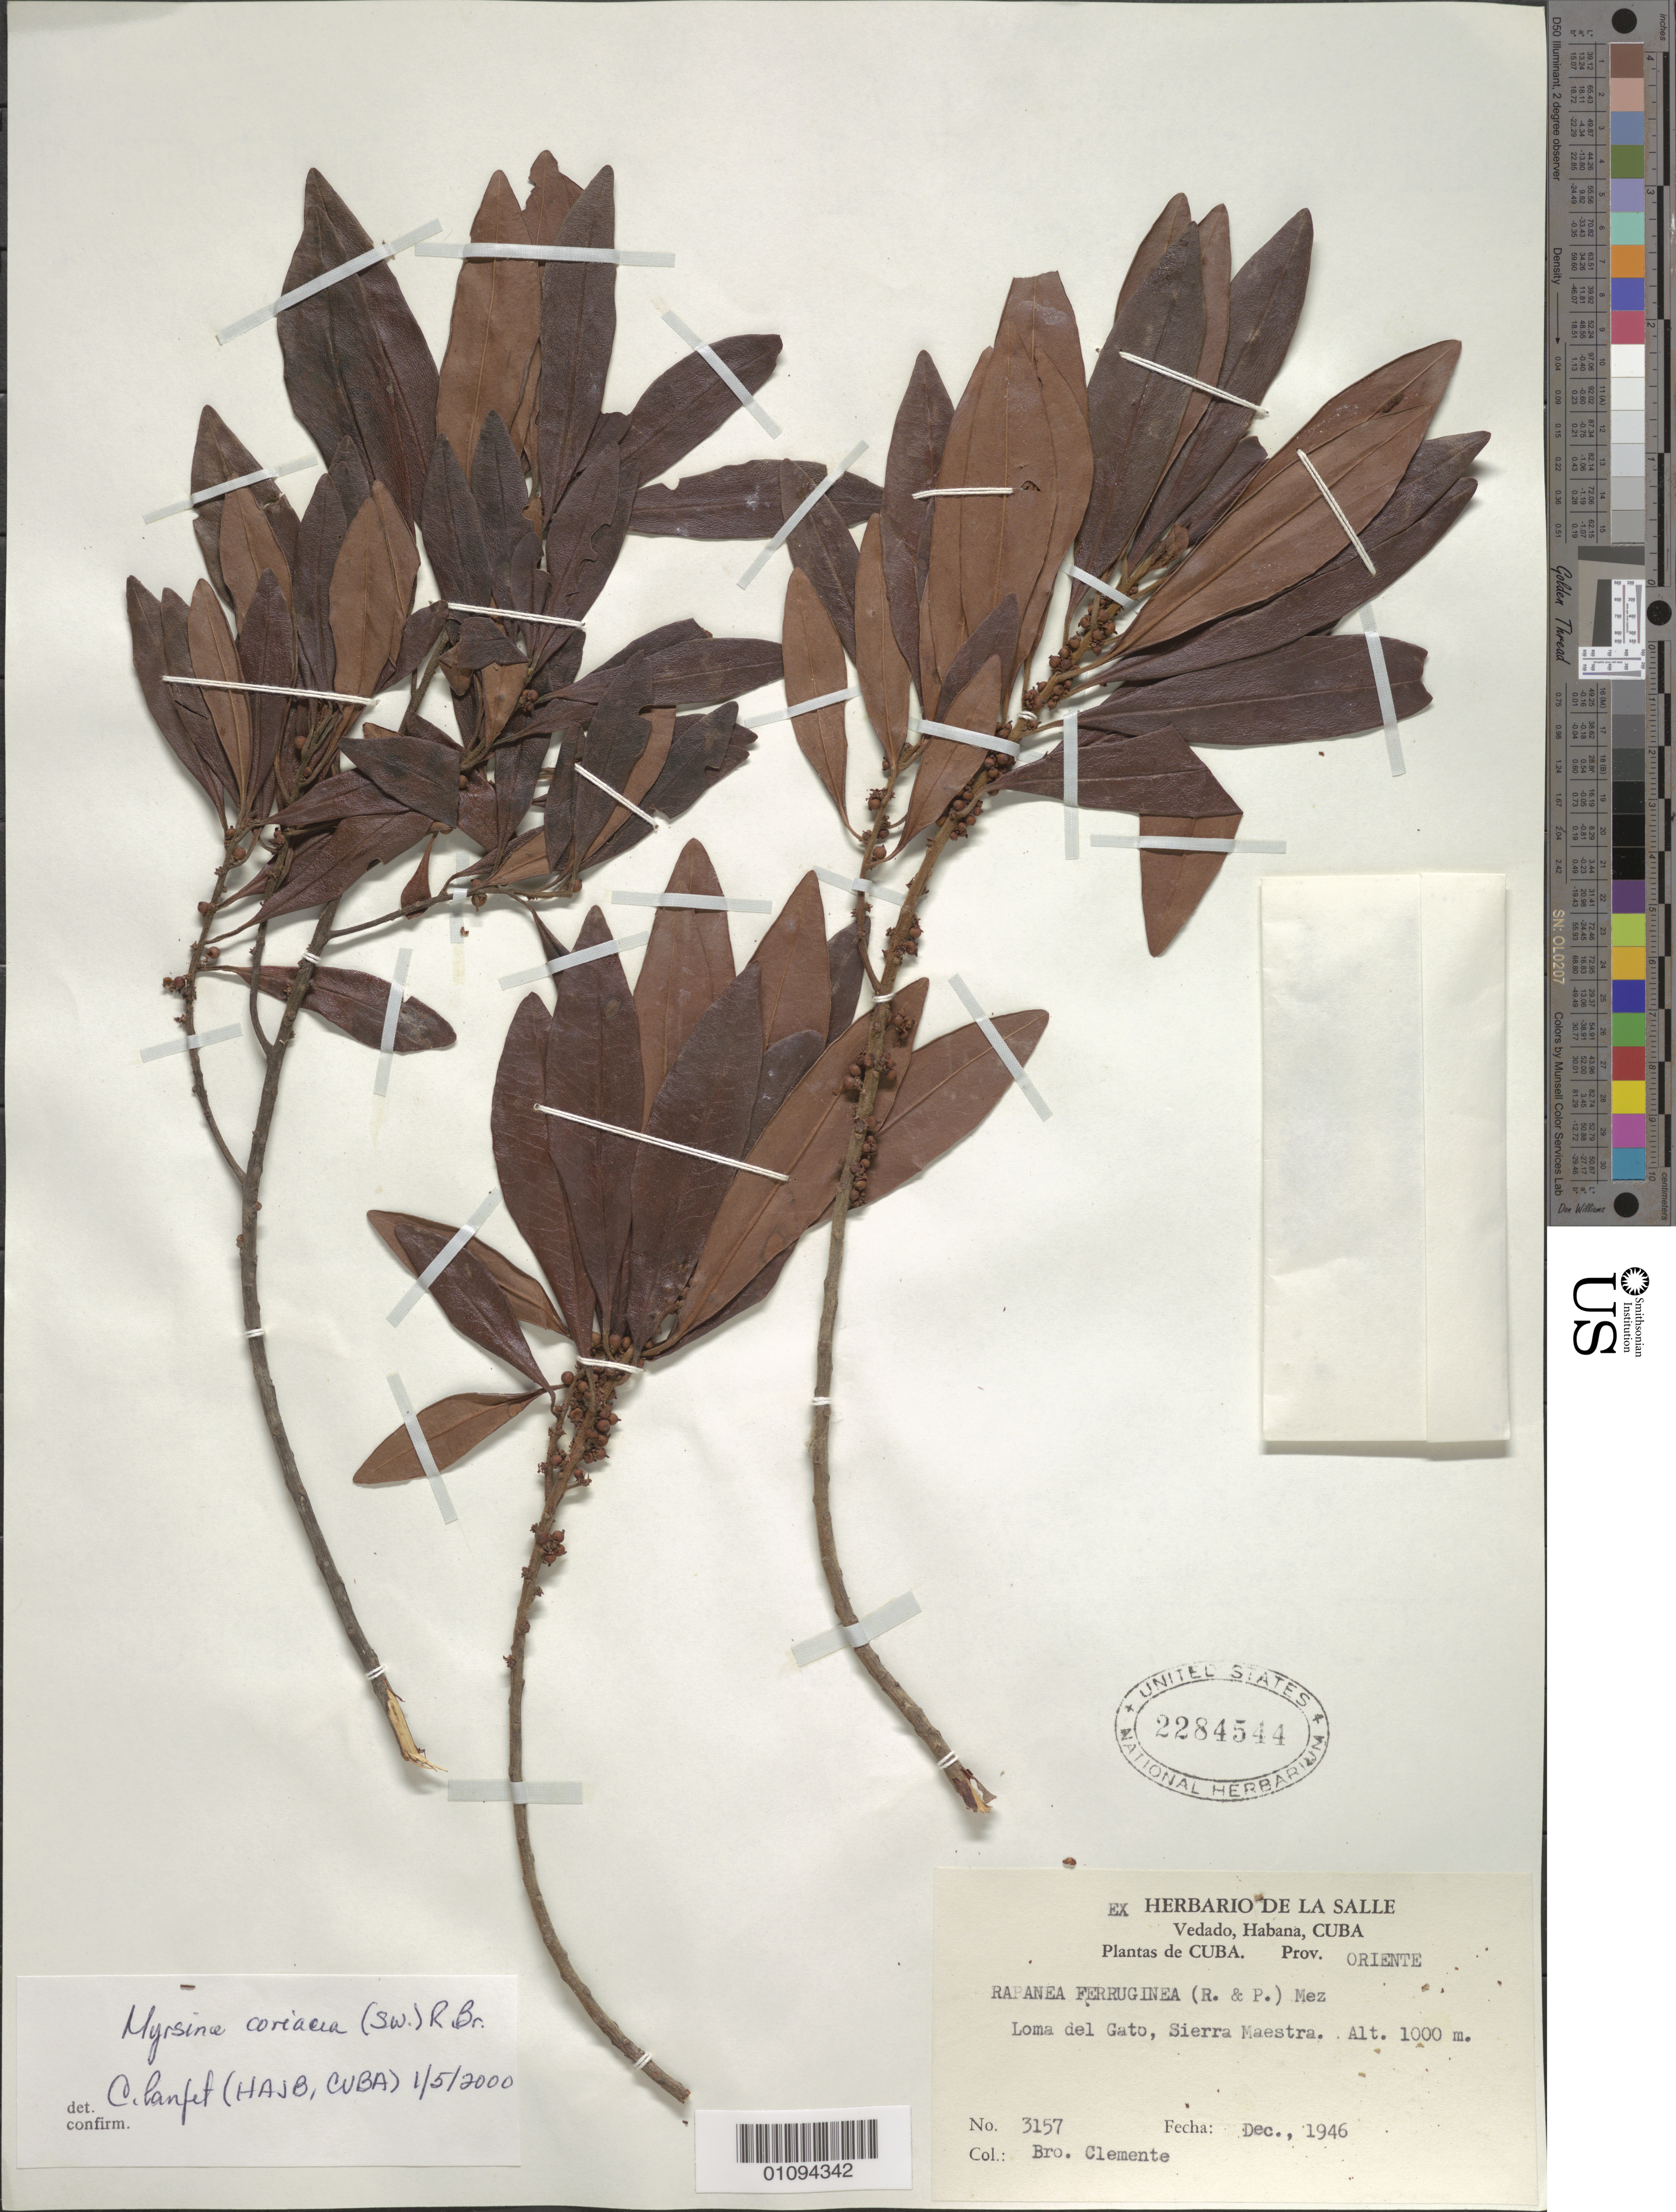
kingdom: Plantae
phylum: Tracheophyta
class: Magnoliopsida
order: Ericales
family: Primulaceae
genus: Myrsine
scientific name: Myrsine coriacea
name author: (Sw.) R. Br. ex Roem. & Schult.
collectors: Bro. Clemente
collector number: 3157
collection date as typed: Dec 1946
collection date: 1946-12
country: Cuba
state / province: Santiago de Cuba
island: Cuba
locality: Loma del Gato, Sierra Maestra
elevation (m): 1000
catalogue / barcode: US 2284544